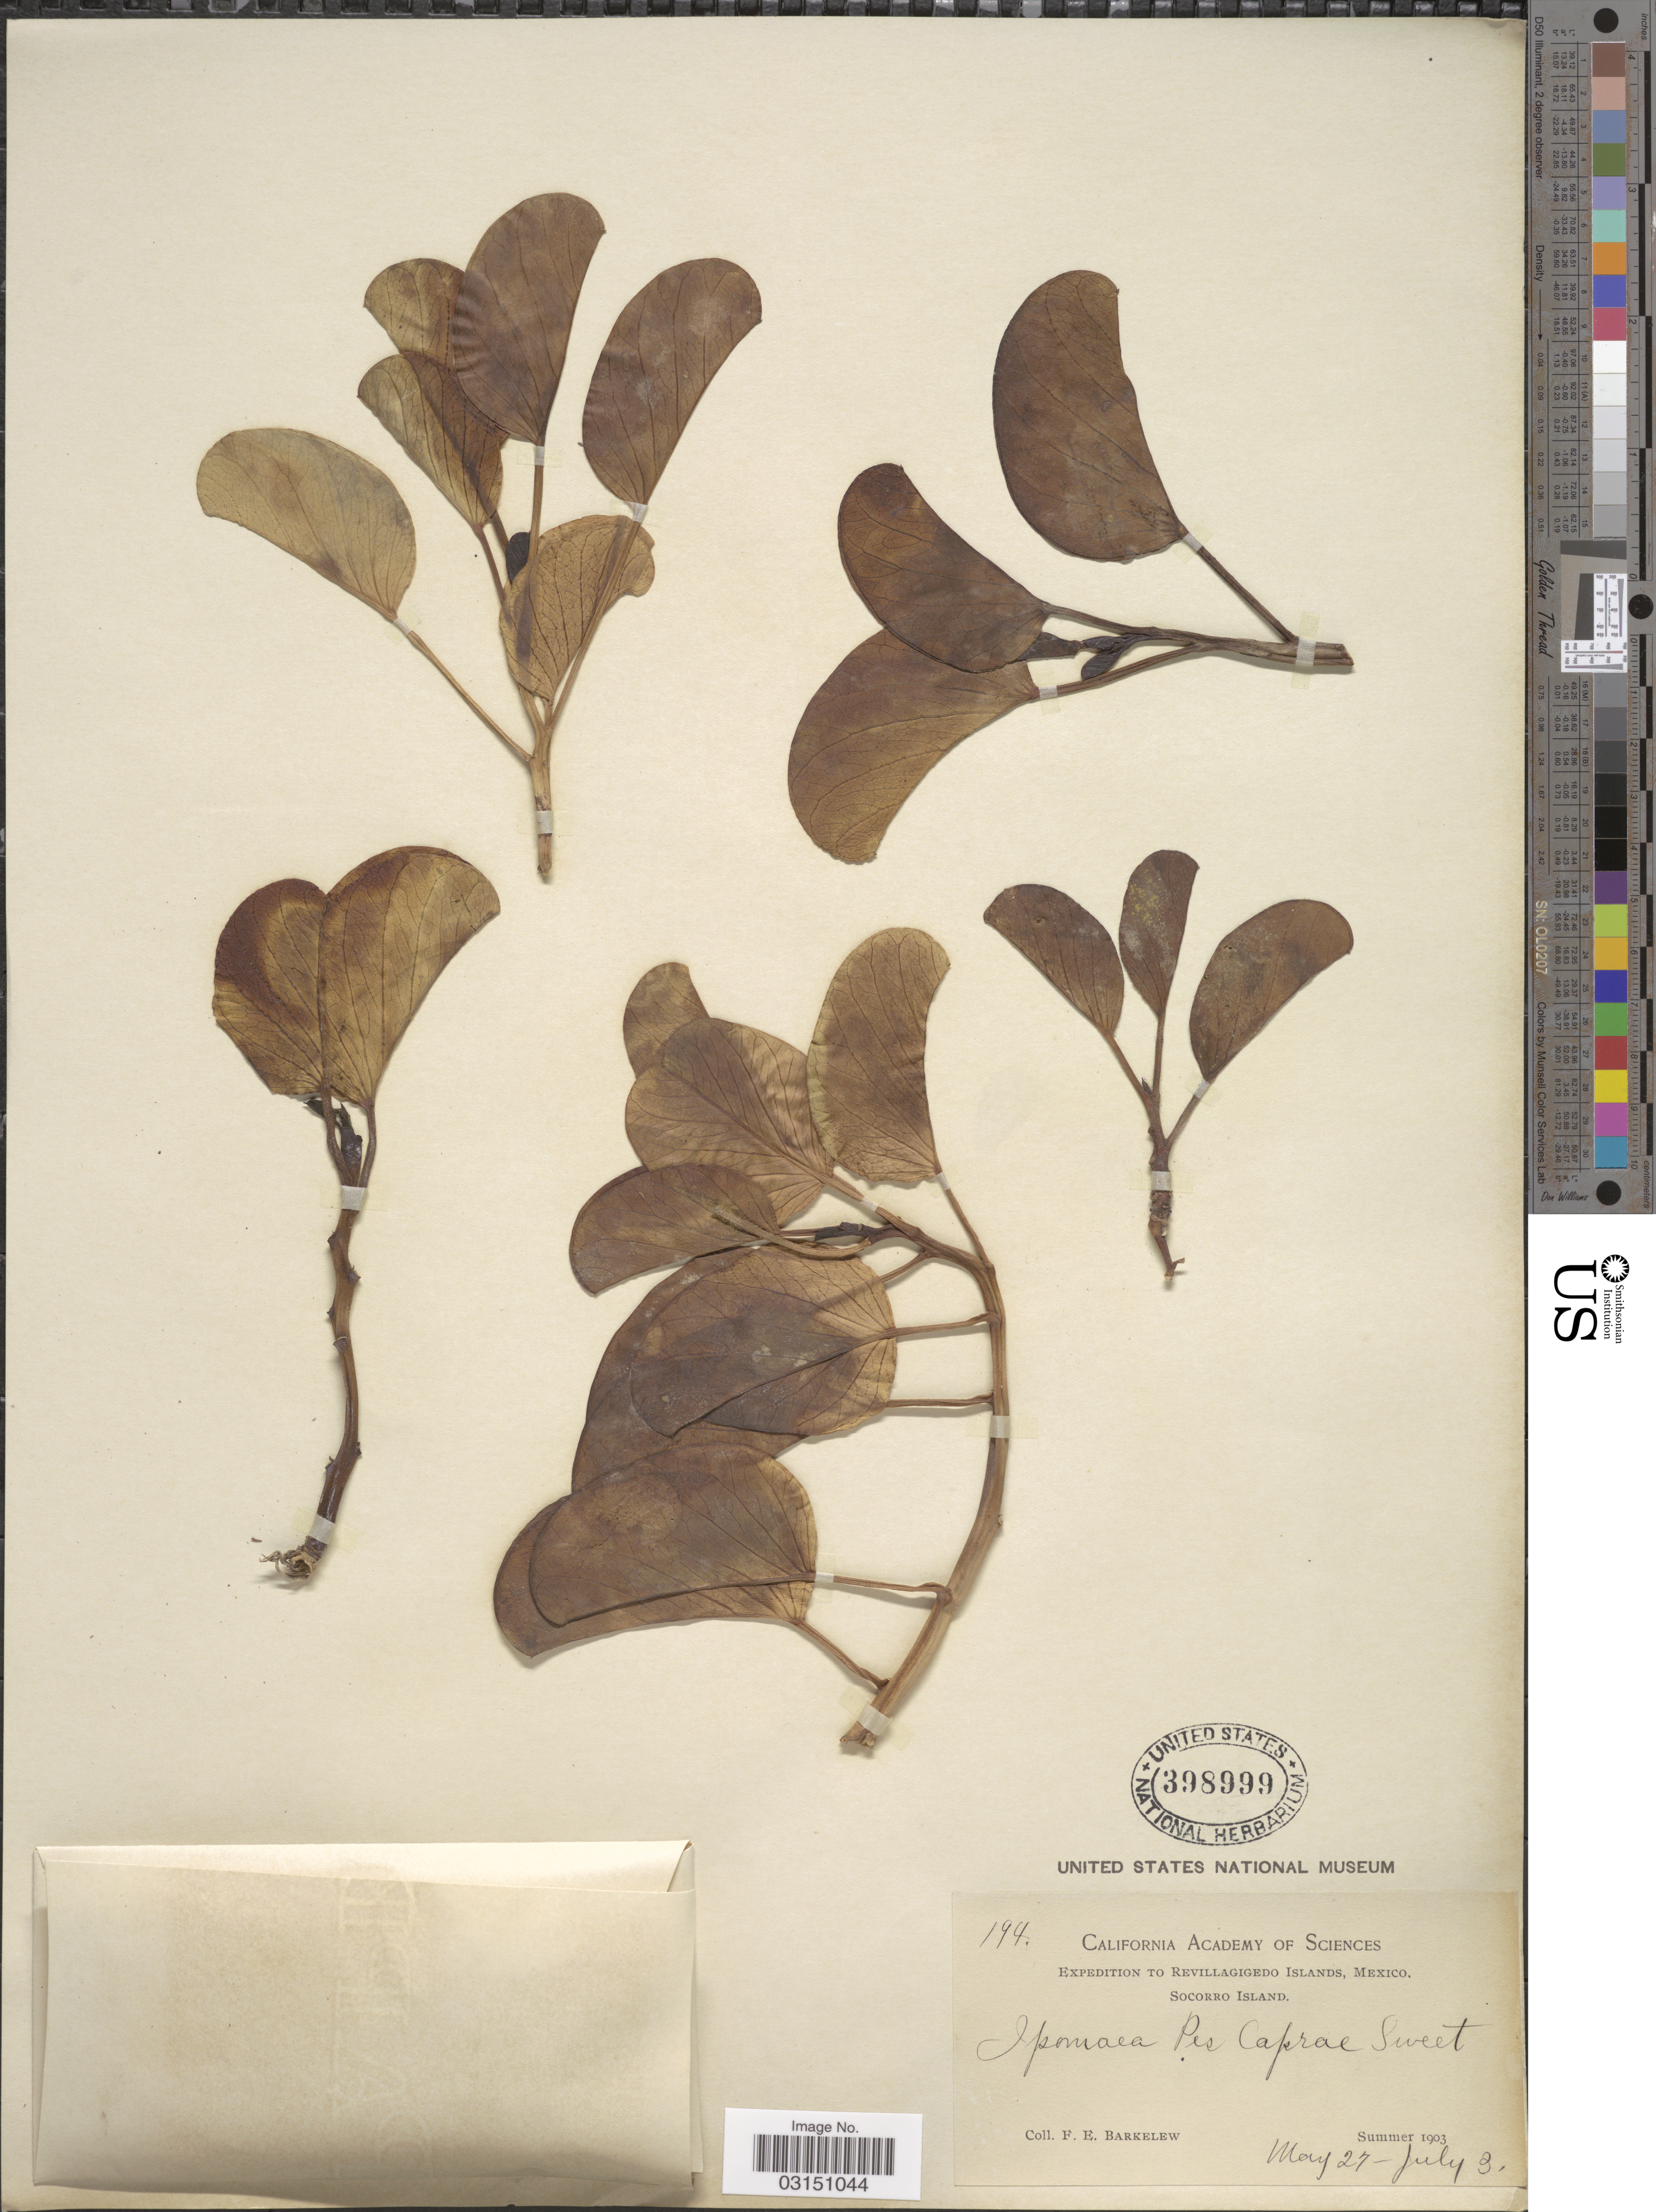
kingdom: Plantae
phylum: Tracheophyta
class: Magnoliopsida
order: Solanales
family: Convolvulaceae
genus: Ipomoea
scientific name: Ipomoea pes-caprae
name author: (L.) R. Br.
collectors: F. Barkelew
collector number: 194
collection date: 1903-05-27/1903-07-03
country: Mexico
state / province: Colima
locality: Revillagigedo Islands, Socorro Island.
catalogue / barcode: US 398999